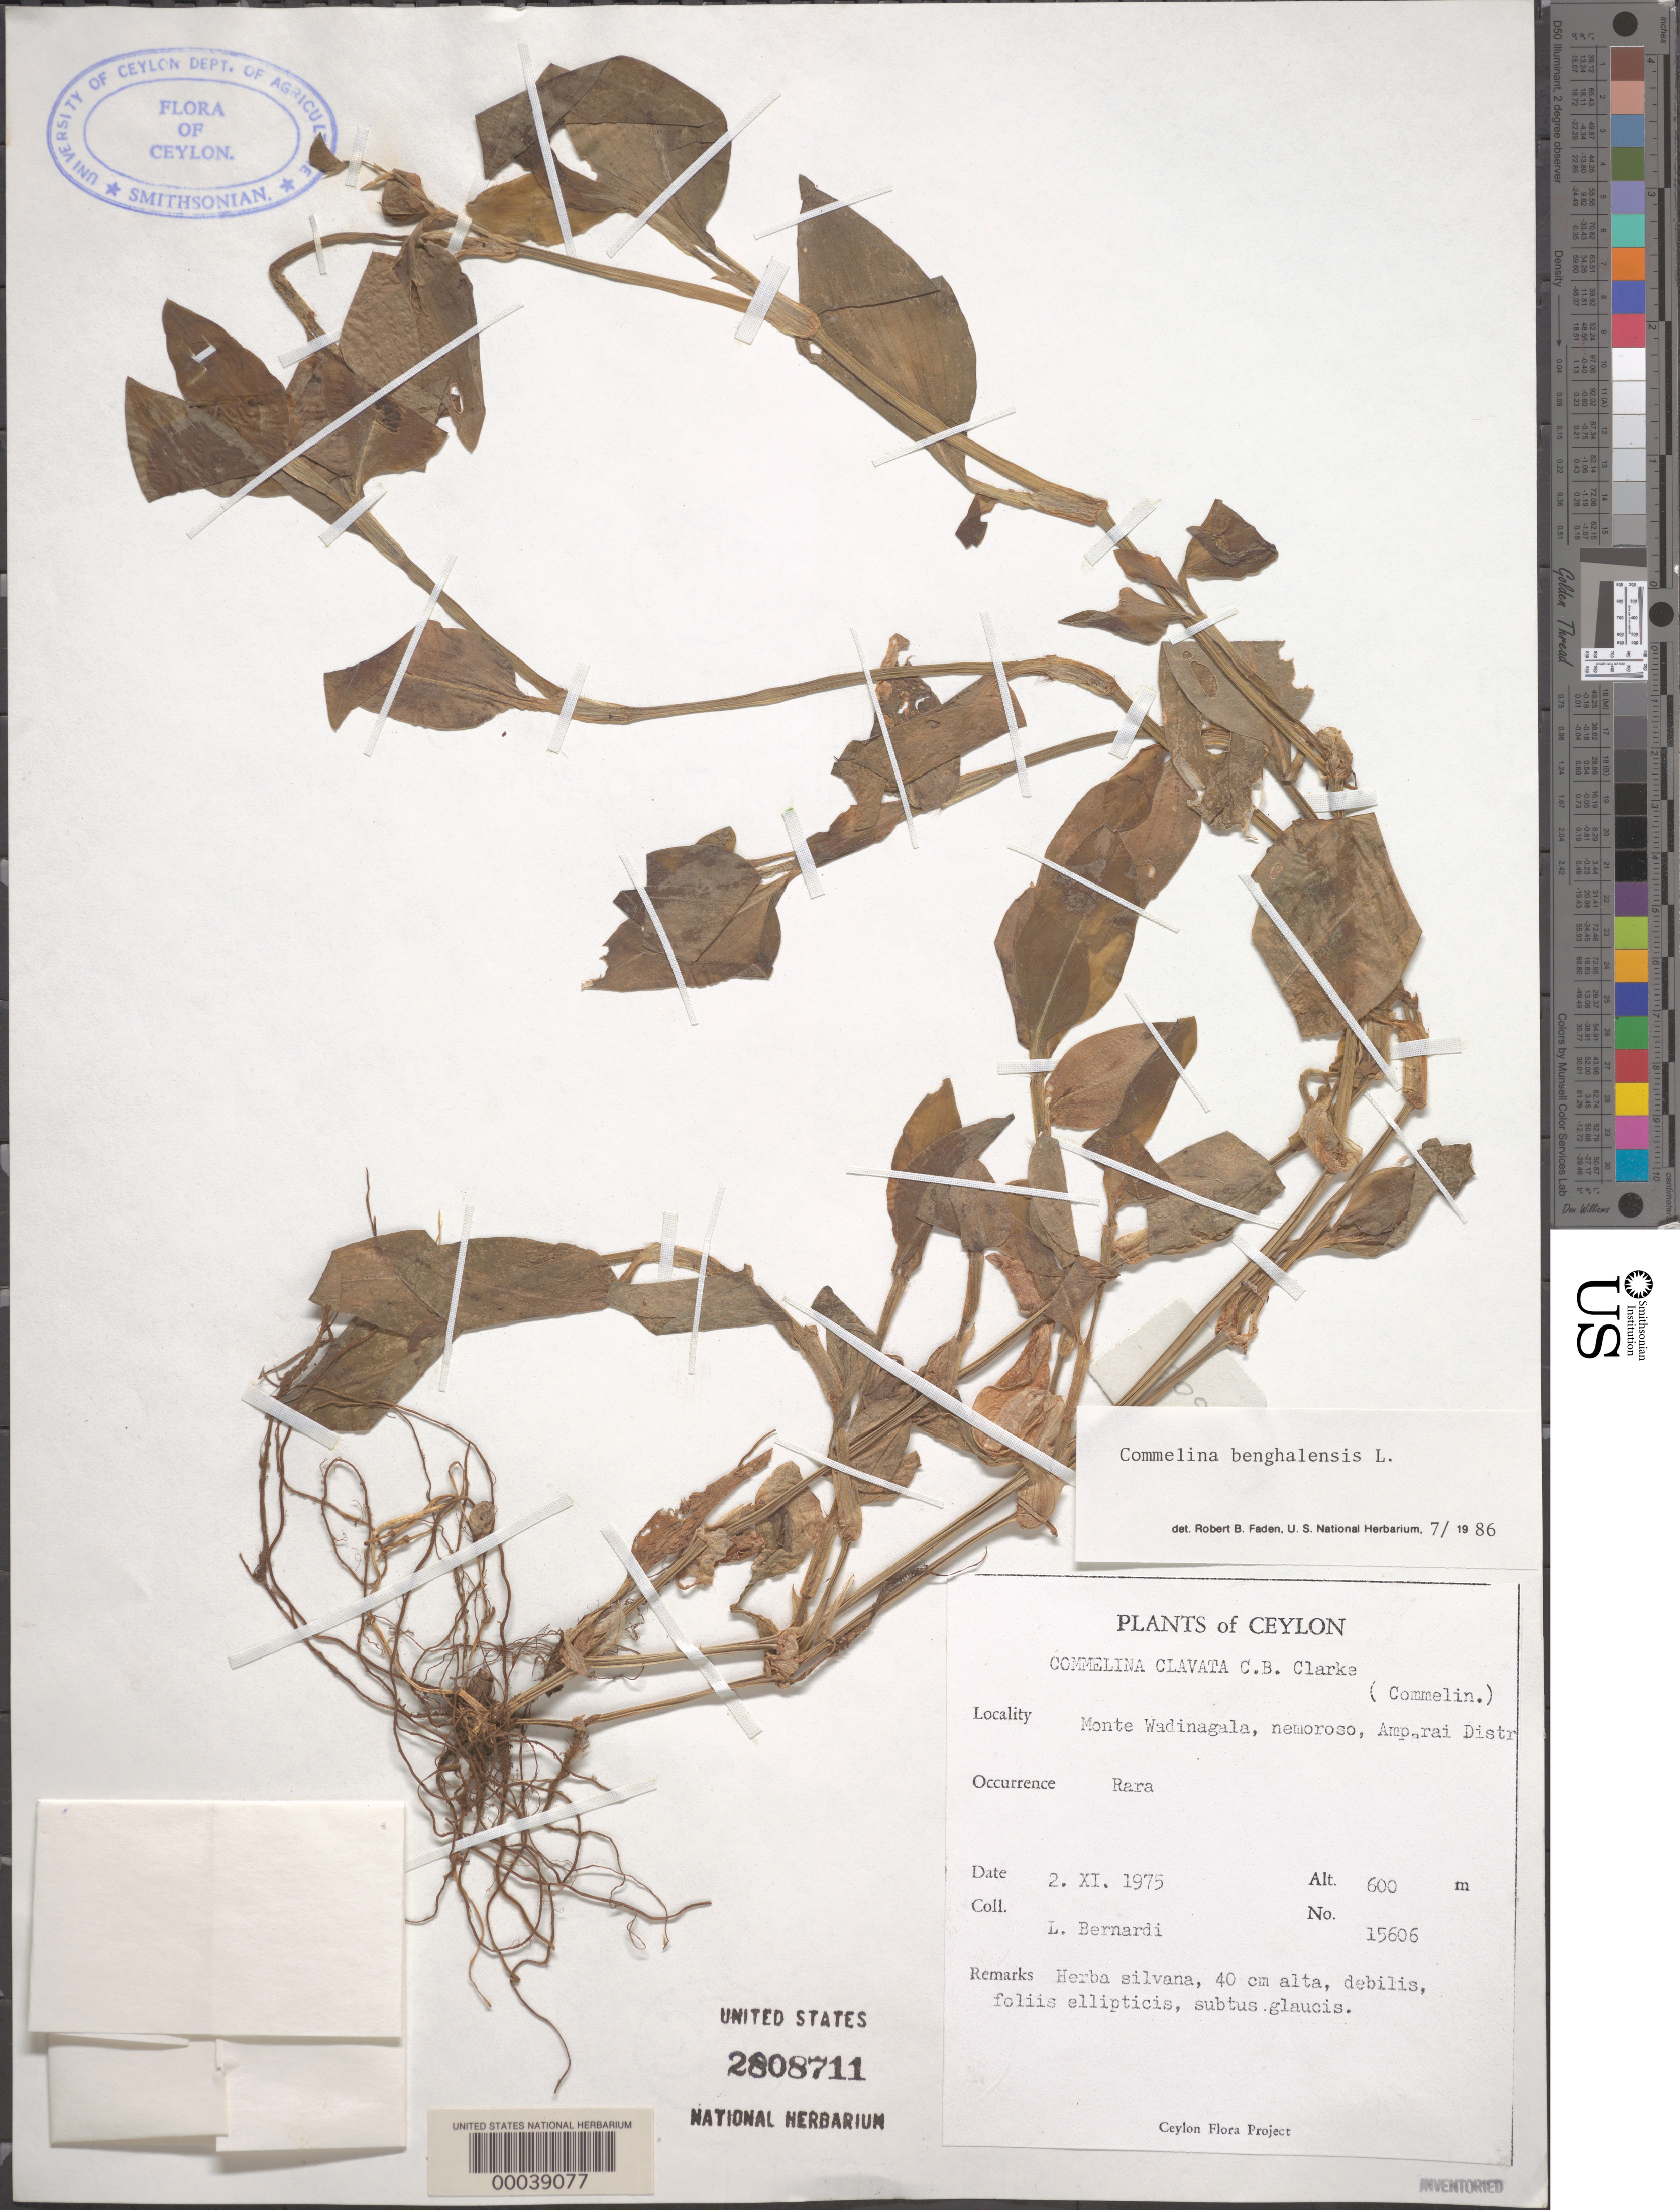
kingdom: Plantae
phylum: Tracheophyta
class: Liliopsida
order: Commelinales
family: Commelinaceae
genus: Commelina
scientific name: Commelina benghalensis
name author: L.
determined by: Faden, Robert B., (US), Smithsonian Institution - National Museum of Natural History (UNITED STATES)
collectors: L. Bernardi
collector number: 15606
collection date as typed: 02 Nov 1975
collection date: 1975-11-02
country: Sri Lanka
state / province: Eastern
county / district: Amparai Dist.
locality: Monte wadinagala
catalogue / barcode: US 2808711